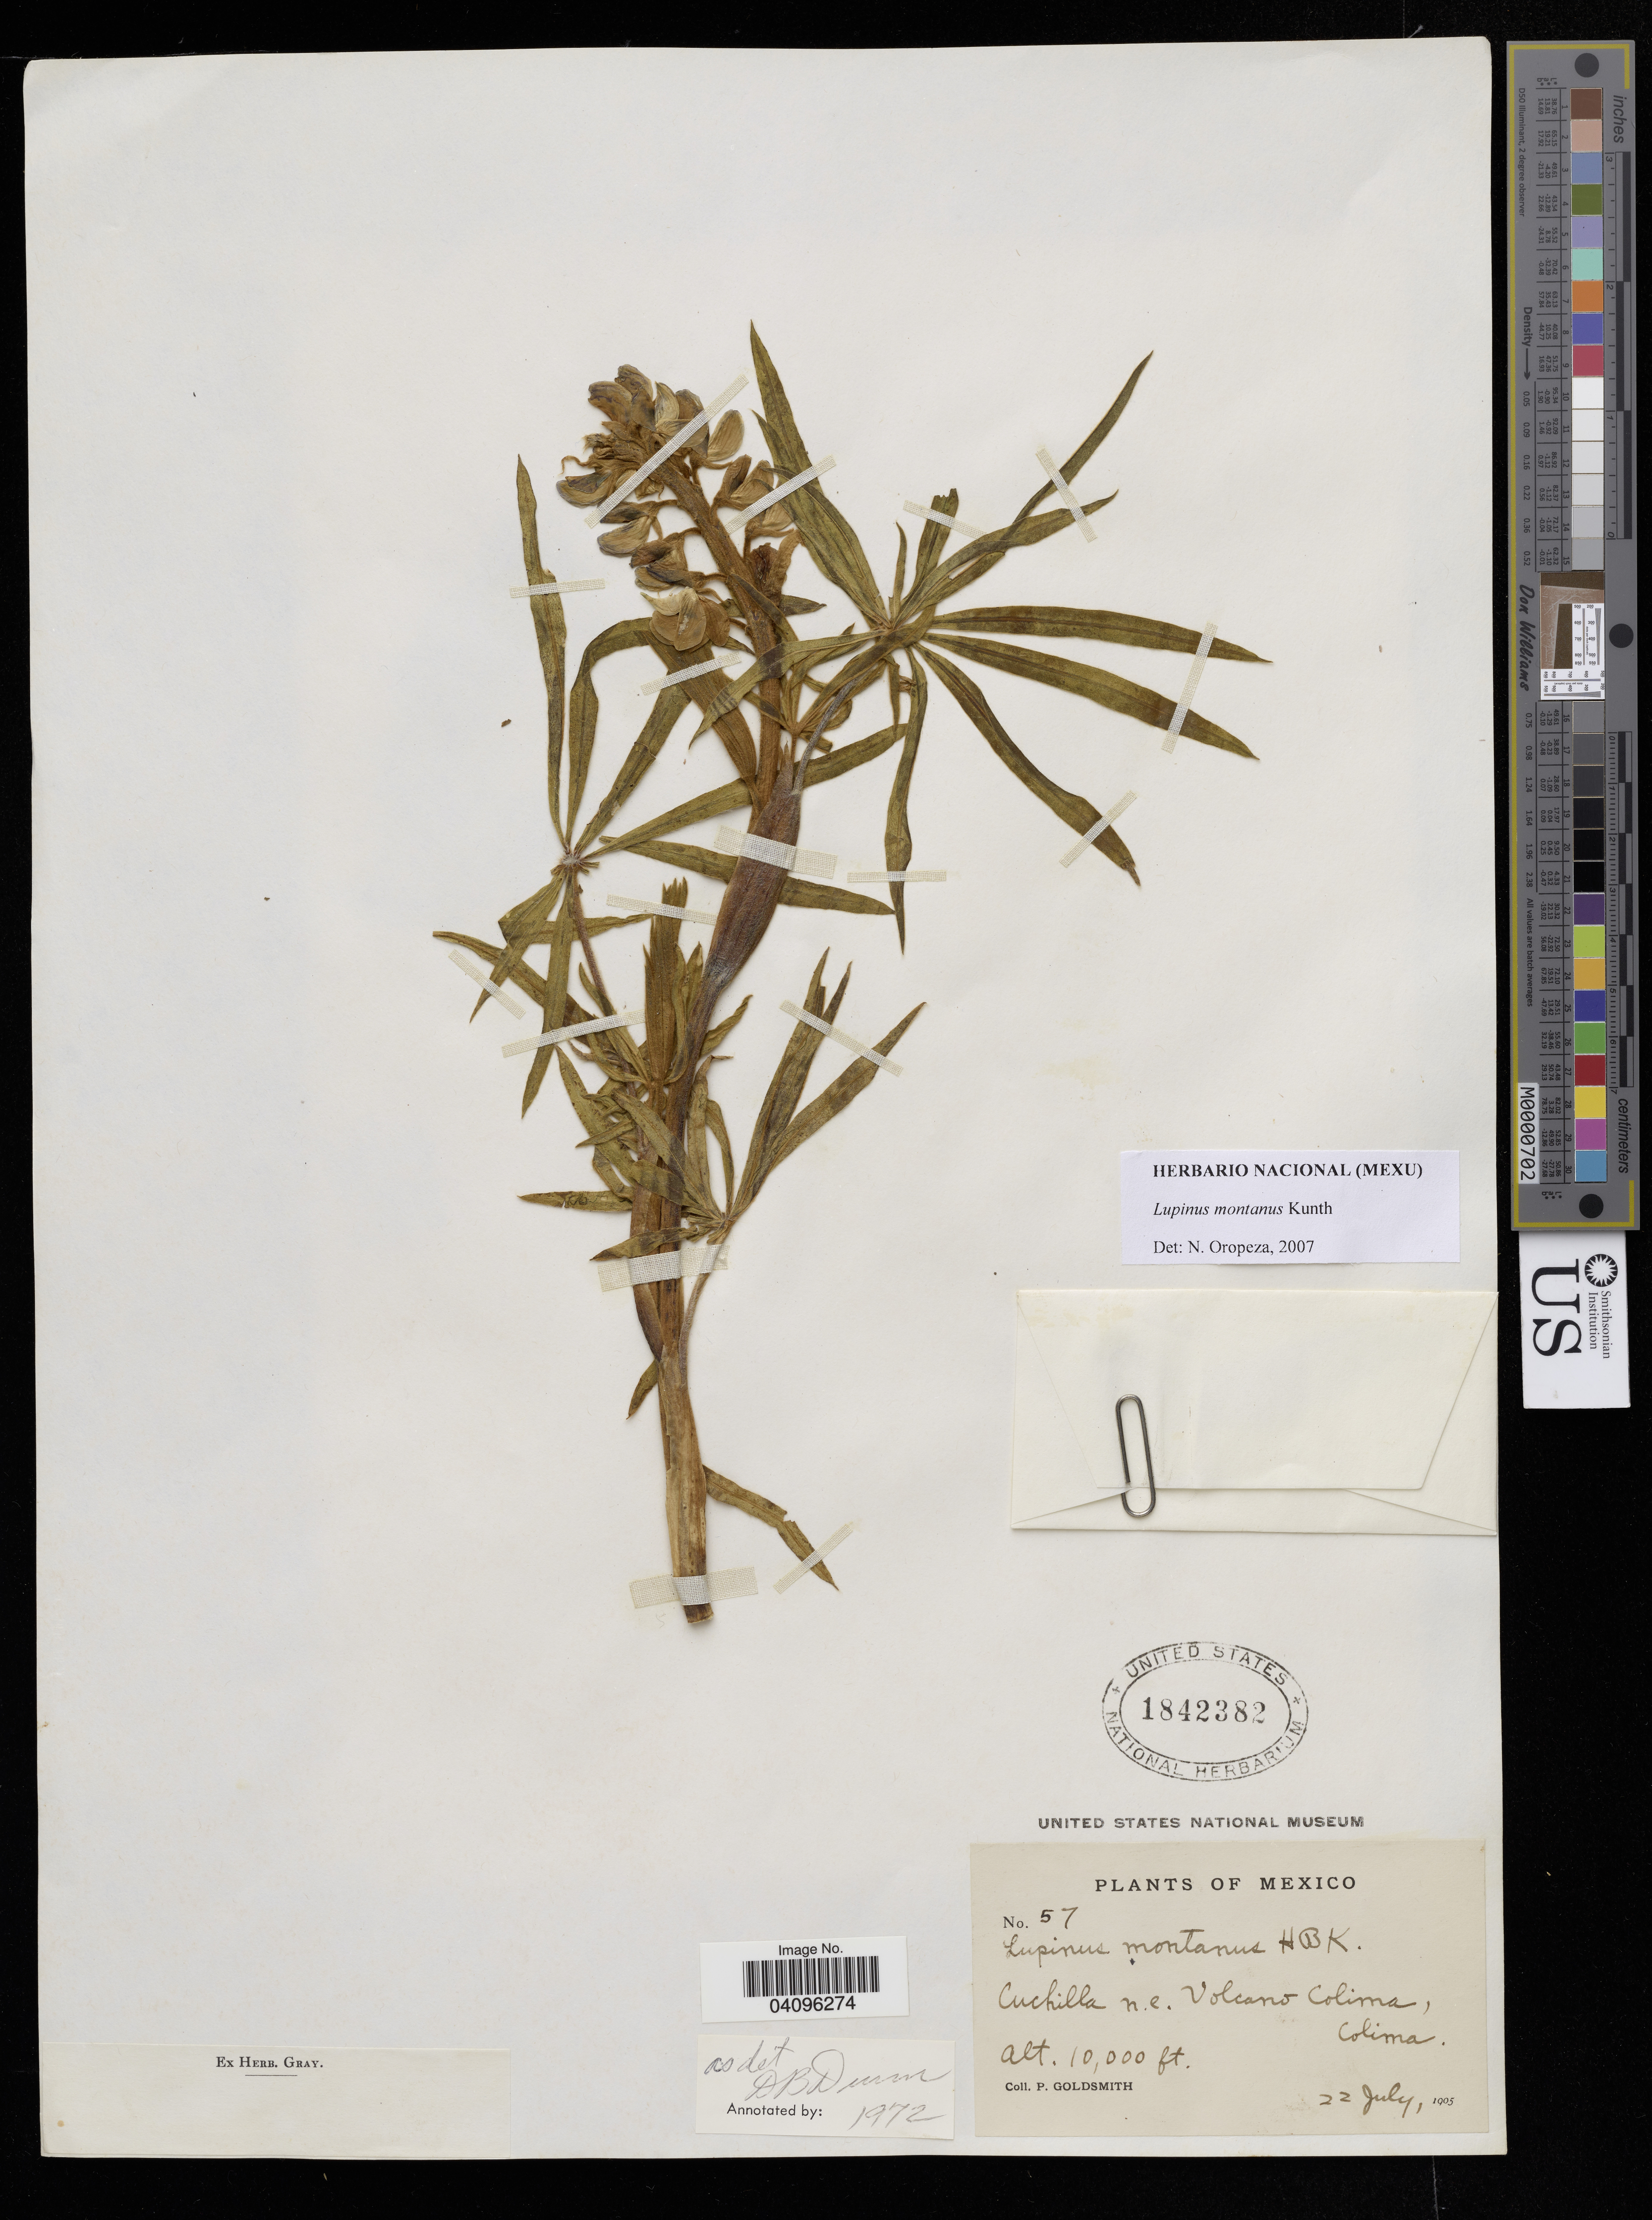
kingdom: Plantae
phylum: Tracheophyta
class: Magnoliopsida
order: Fabales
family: Fabaceae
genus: Lupinus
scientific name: Lupinus montanus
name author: Kunth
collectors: P. Goldsmith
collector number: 57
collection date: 1905-07-22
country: Mexico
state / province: Colima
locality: Cuchilla n. e. Volcano Colima.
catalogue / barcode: US 1842382